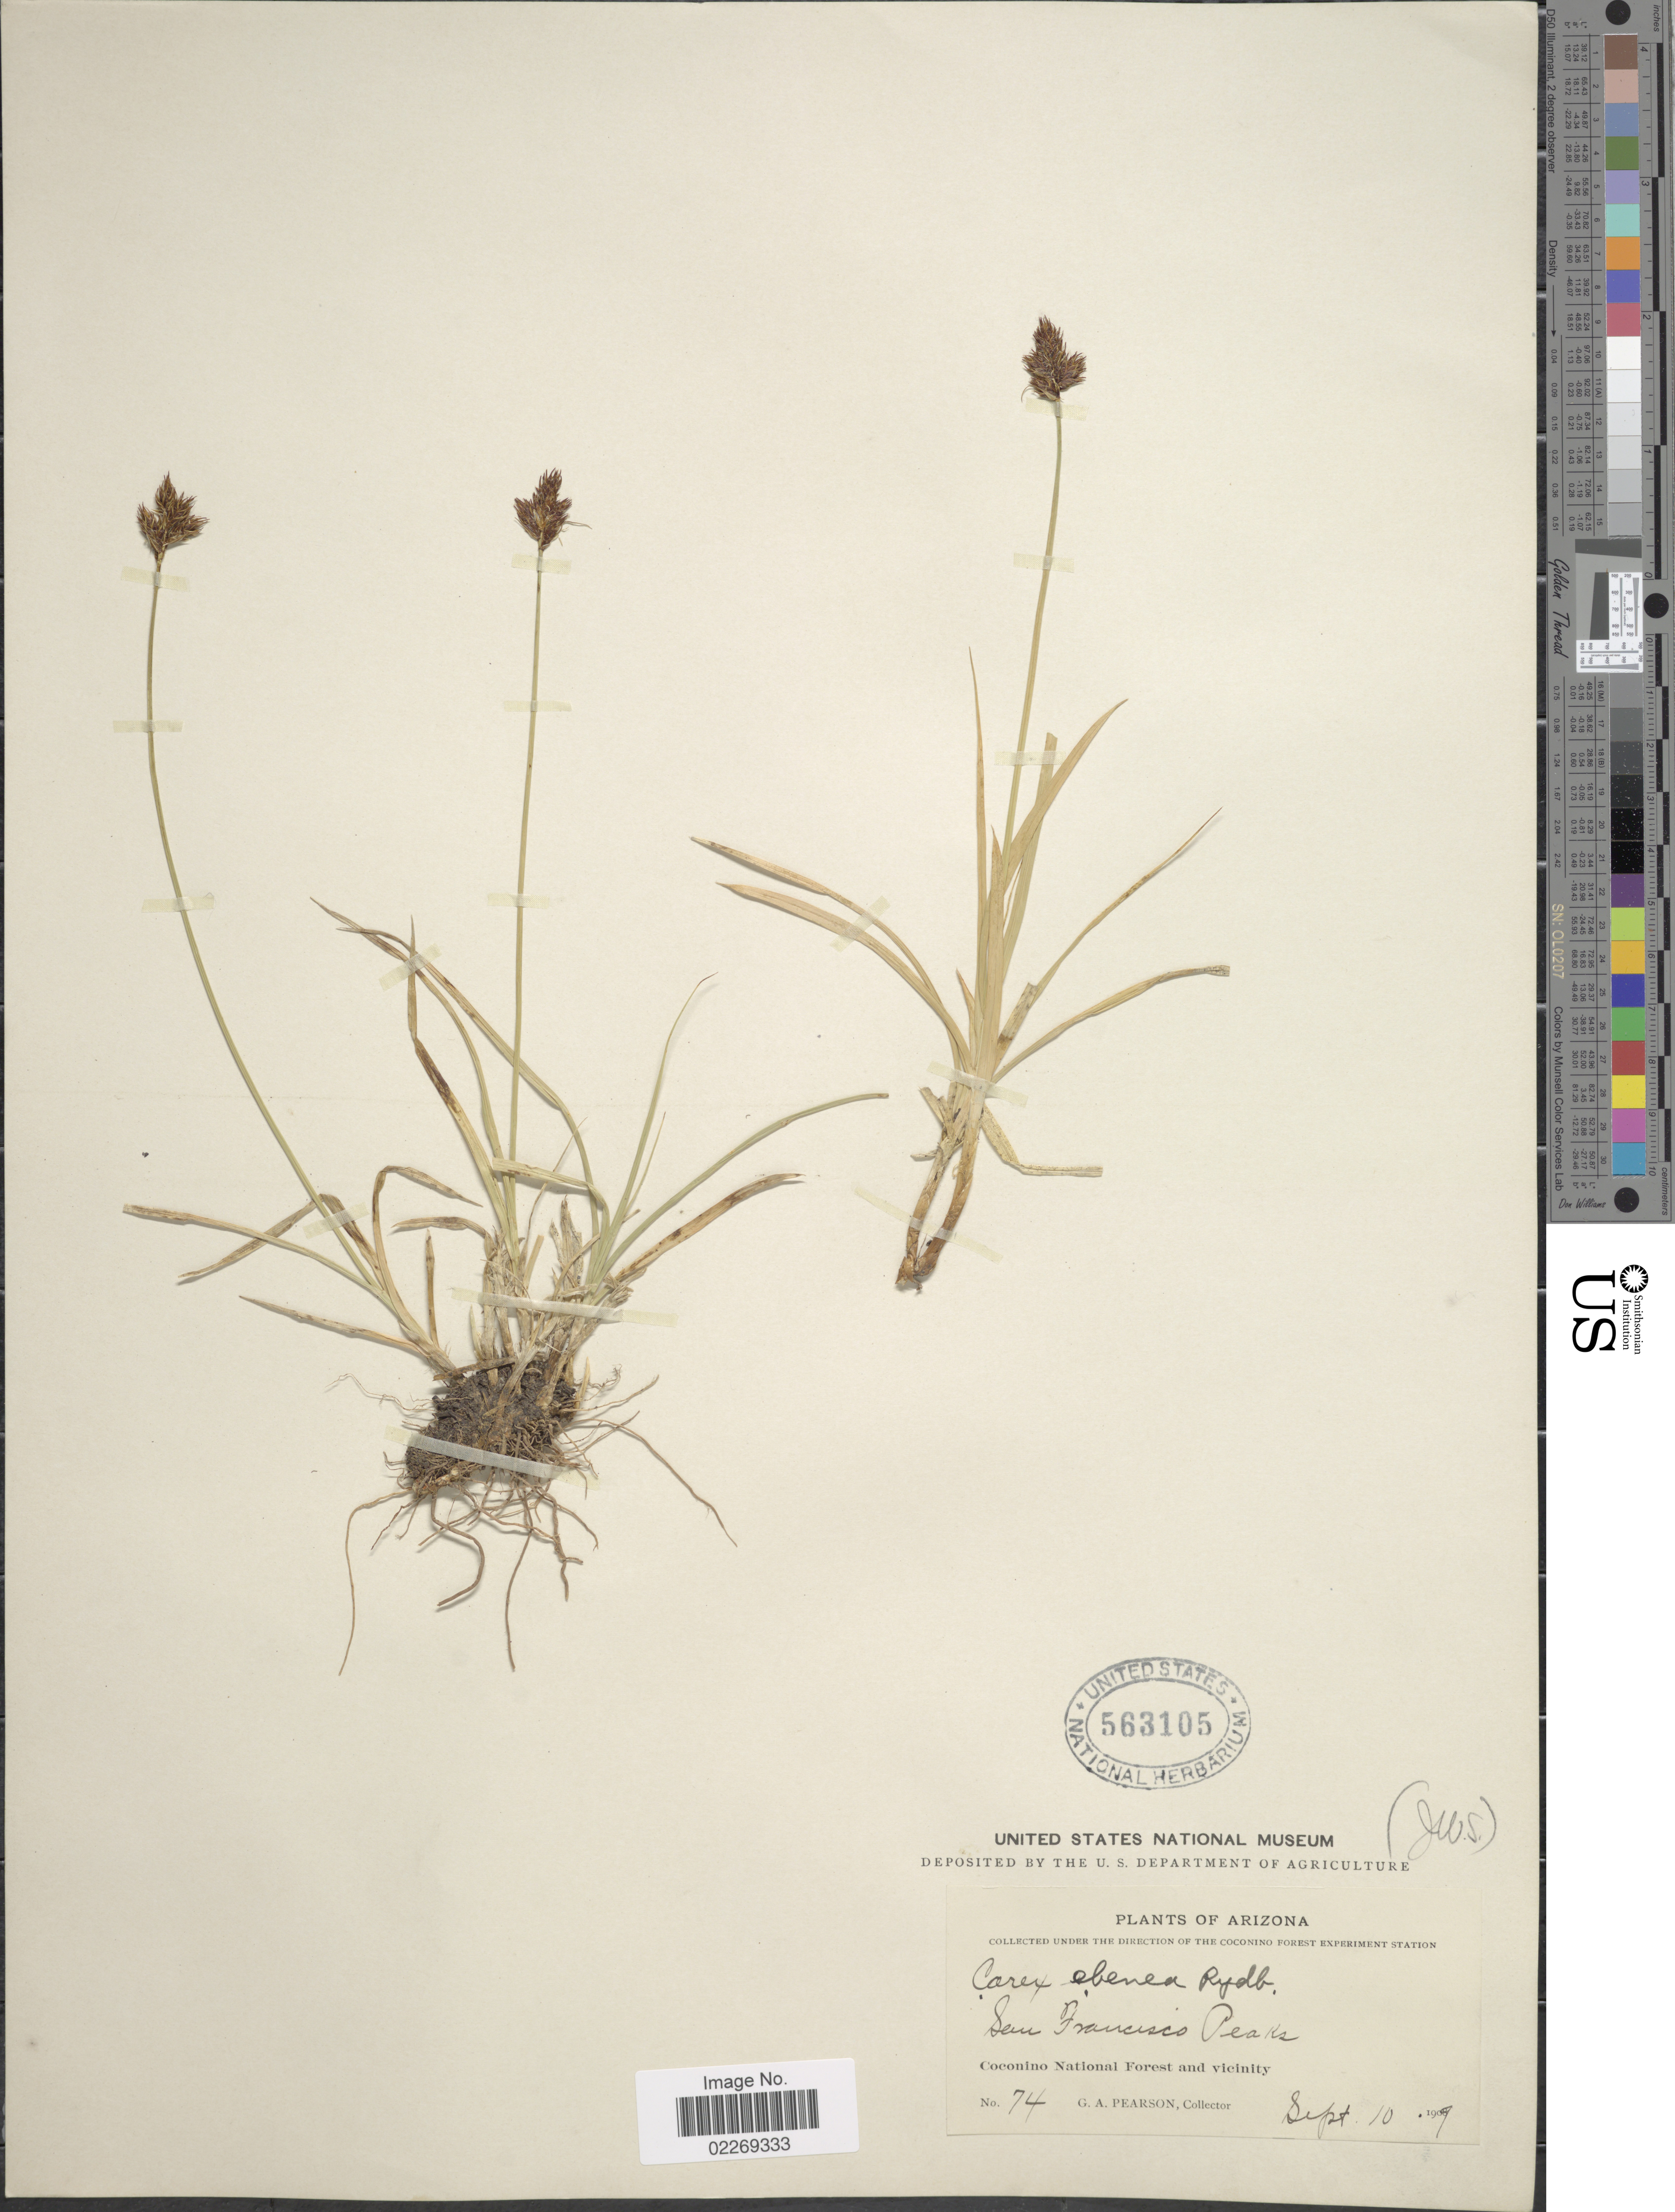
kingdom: Plantae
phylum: Tracheophyta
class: Liliopsida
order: Poales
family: Cyperaceae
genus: Carex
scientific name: Carex ebenea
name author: Rydb.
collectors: G. Pearson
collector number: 74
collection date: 1909-09-10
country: United States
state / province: Arizona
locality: San Francisco Peaks. Coconino National Forest and vicinity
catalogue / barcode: US 563105